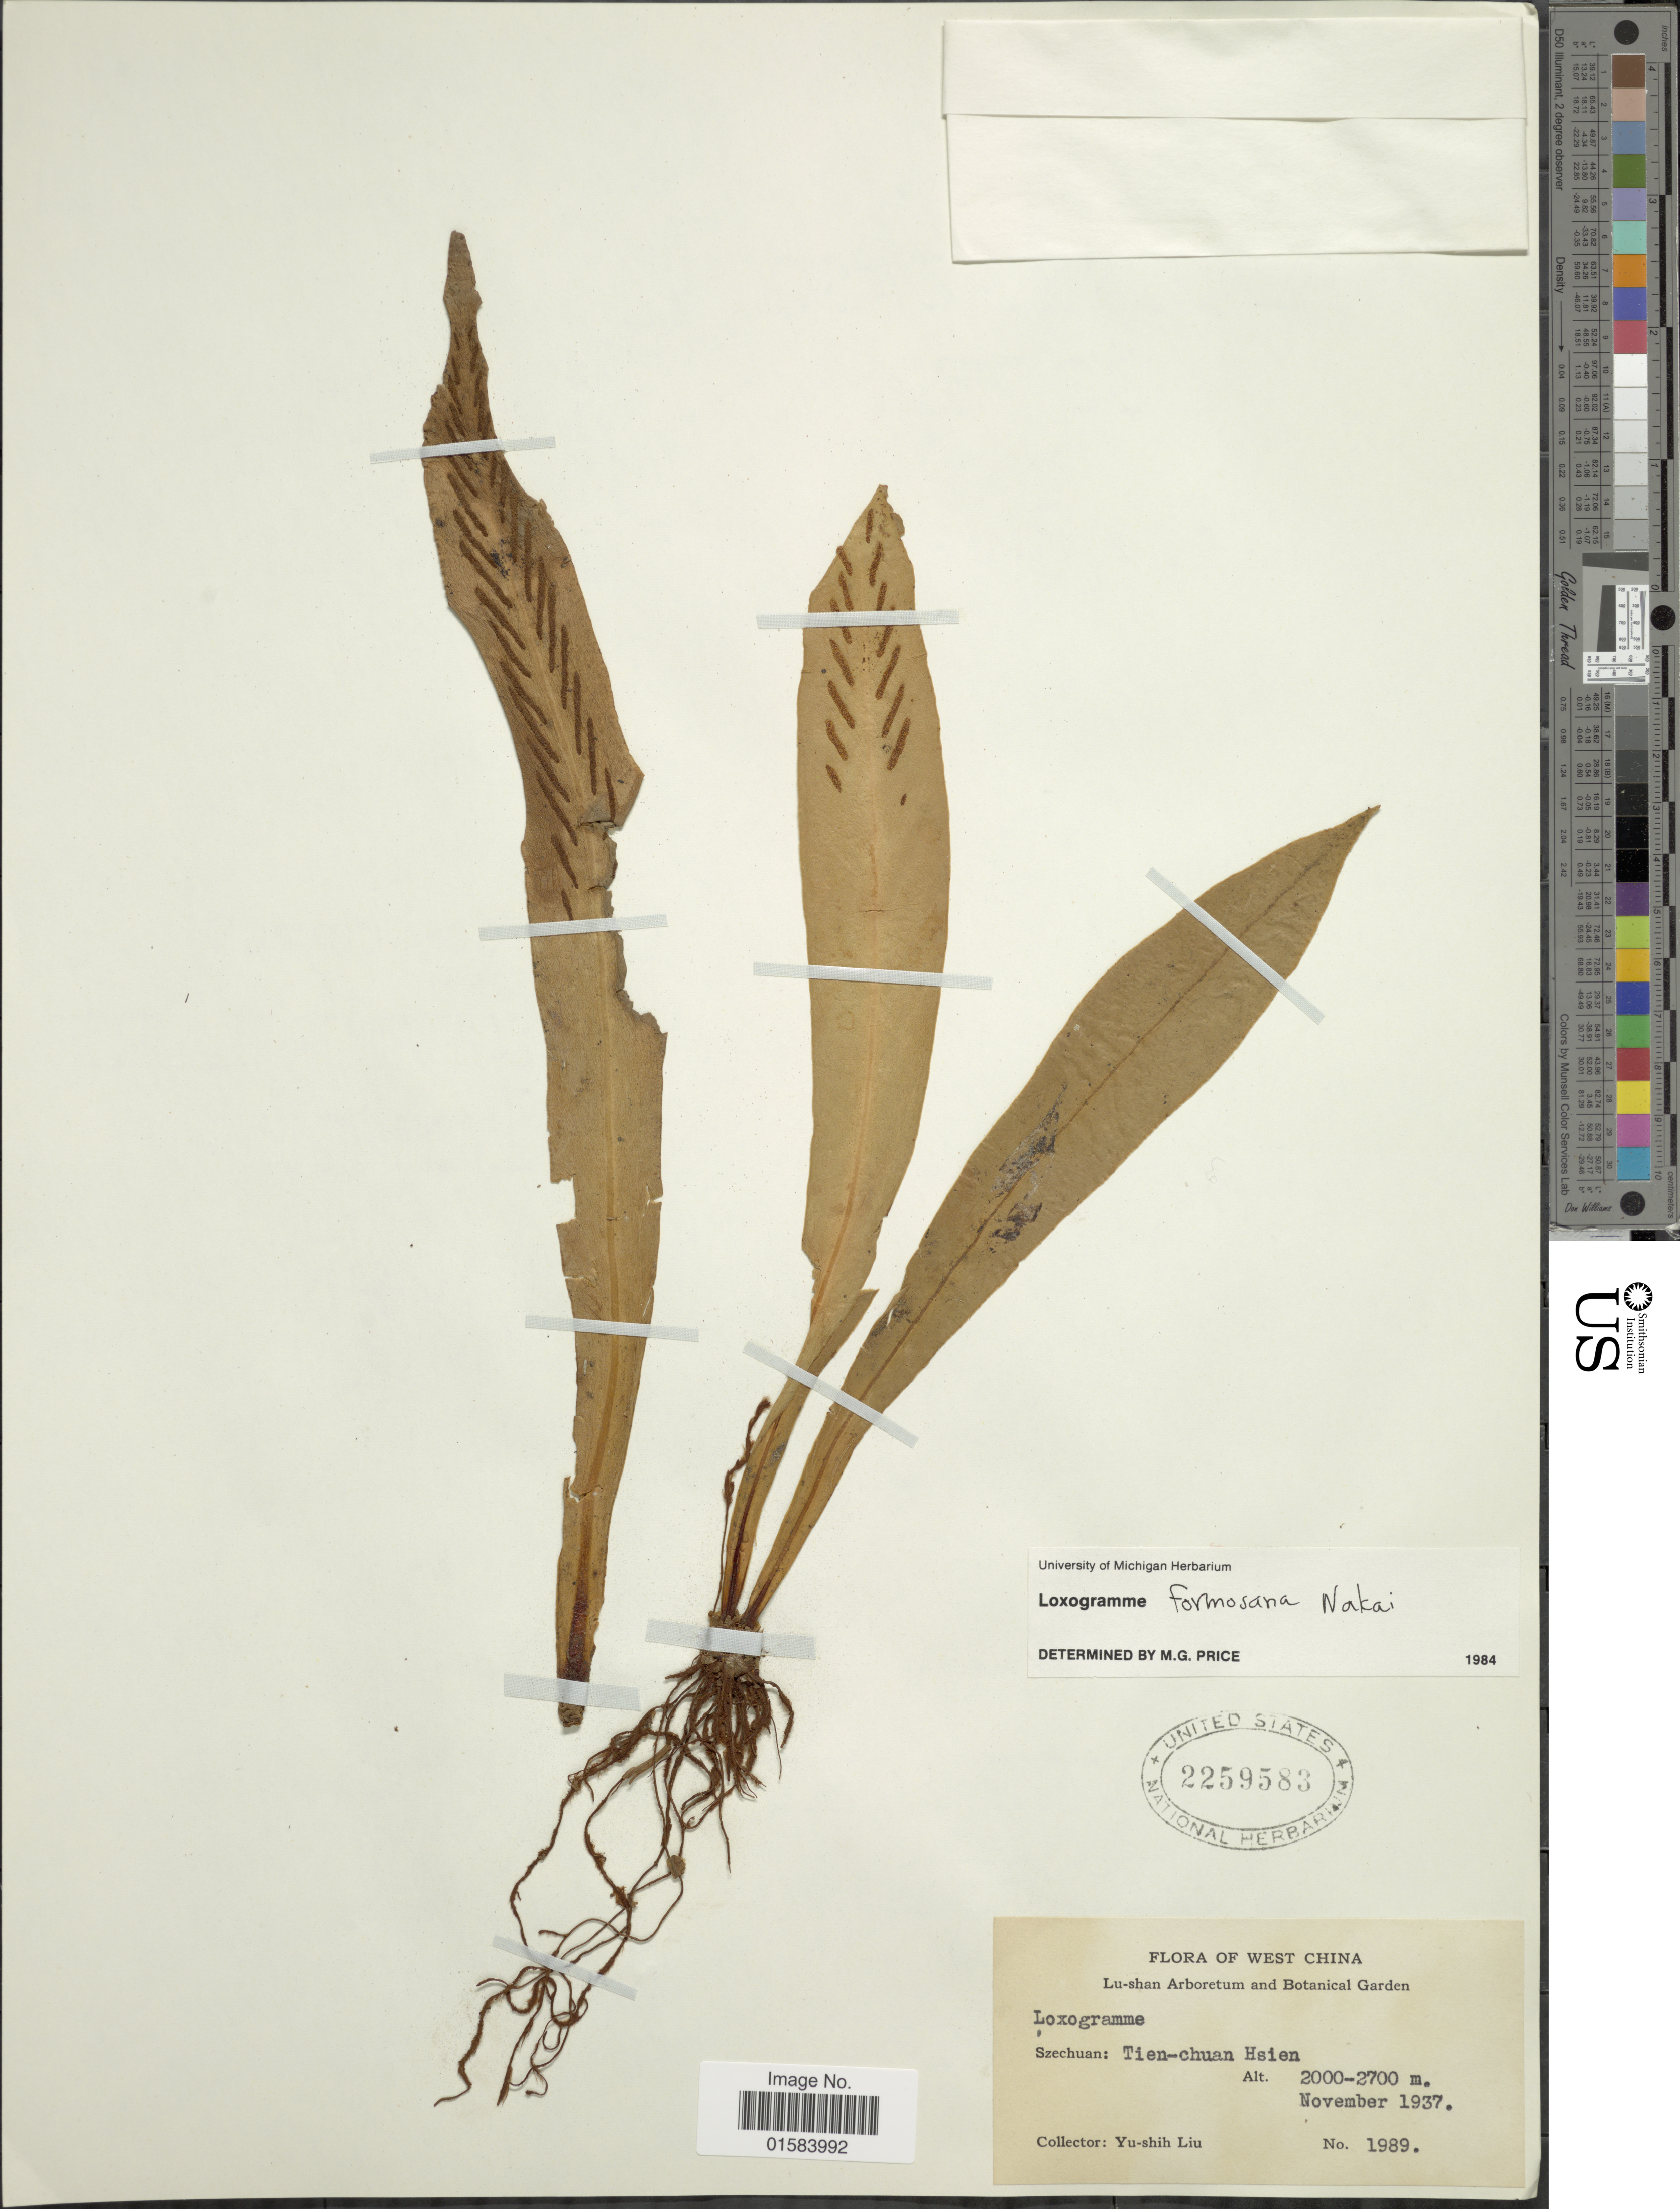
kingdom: Plantae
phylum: Tracheophyta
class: Polypodiopsida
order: Polypodiales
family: Polypodiaceae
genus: Loxogramme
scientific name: Loxogramme formosana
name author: Nakai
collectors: Y.-S. Liu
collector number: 1989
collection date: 1937-11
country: China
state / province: Sichuan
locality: West China, Szechuan: Tien-chuan Hsien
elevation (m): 2000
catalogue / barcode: US 2259583